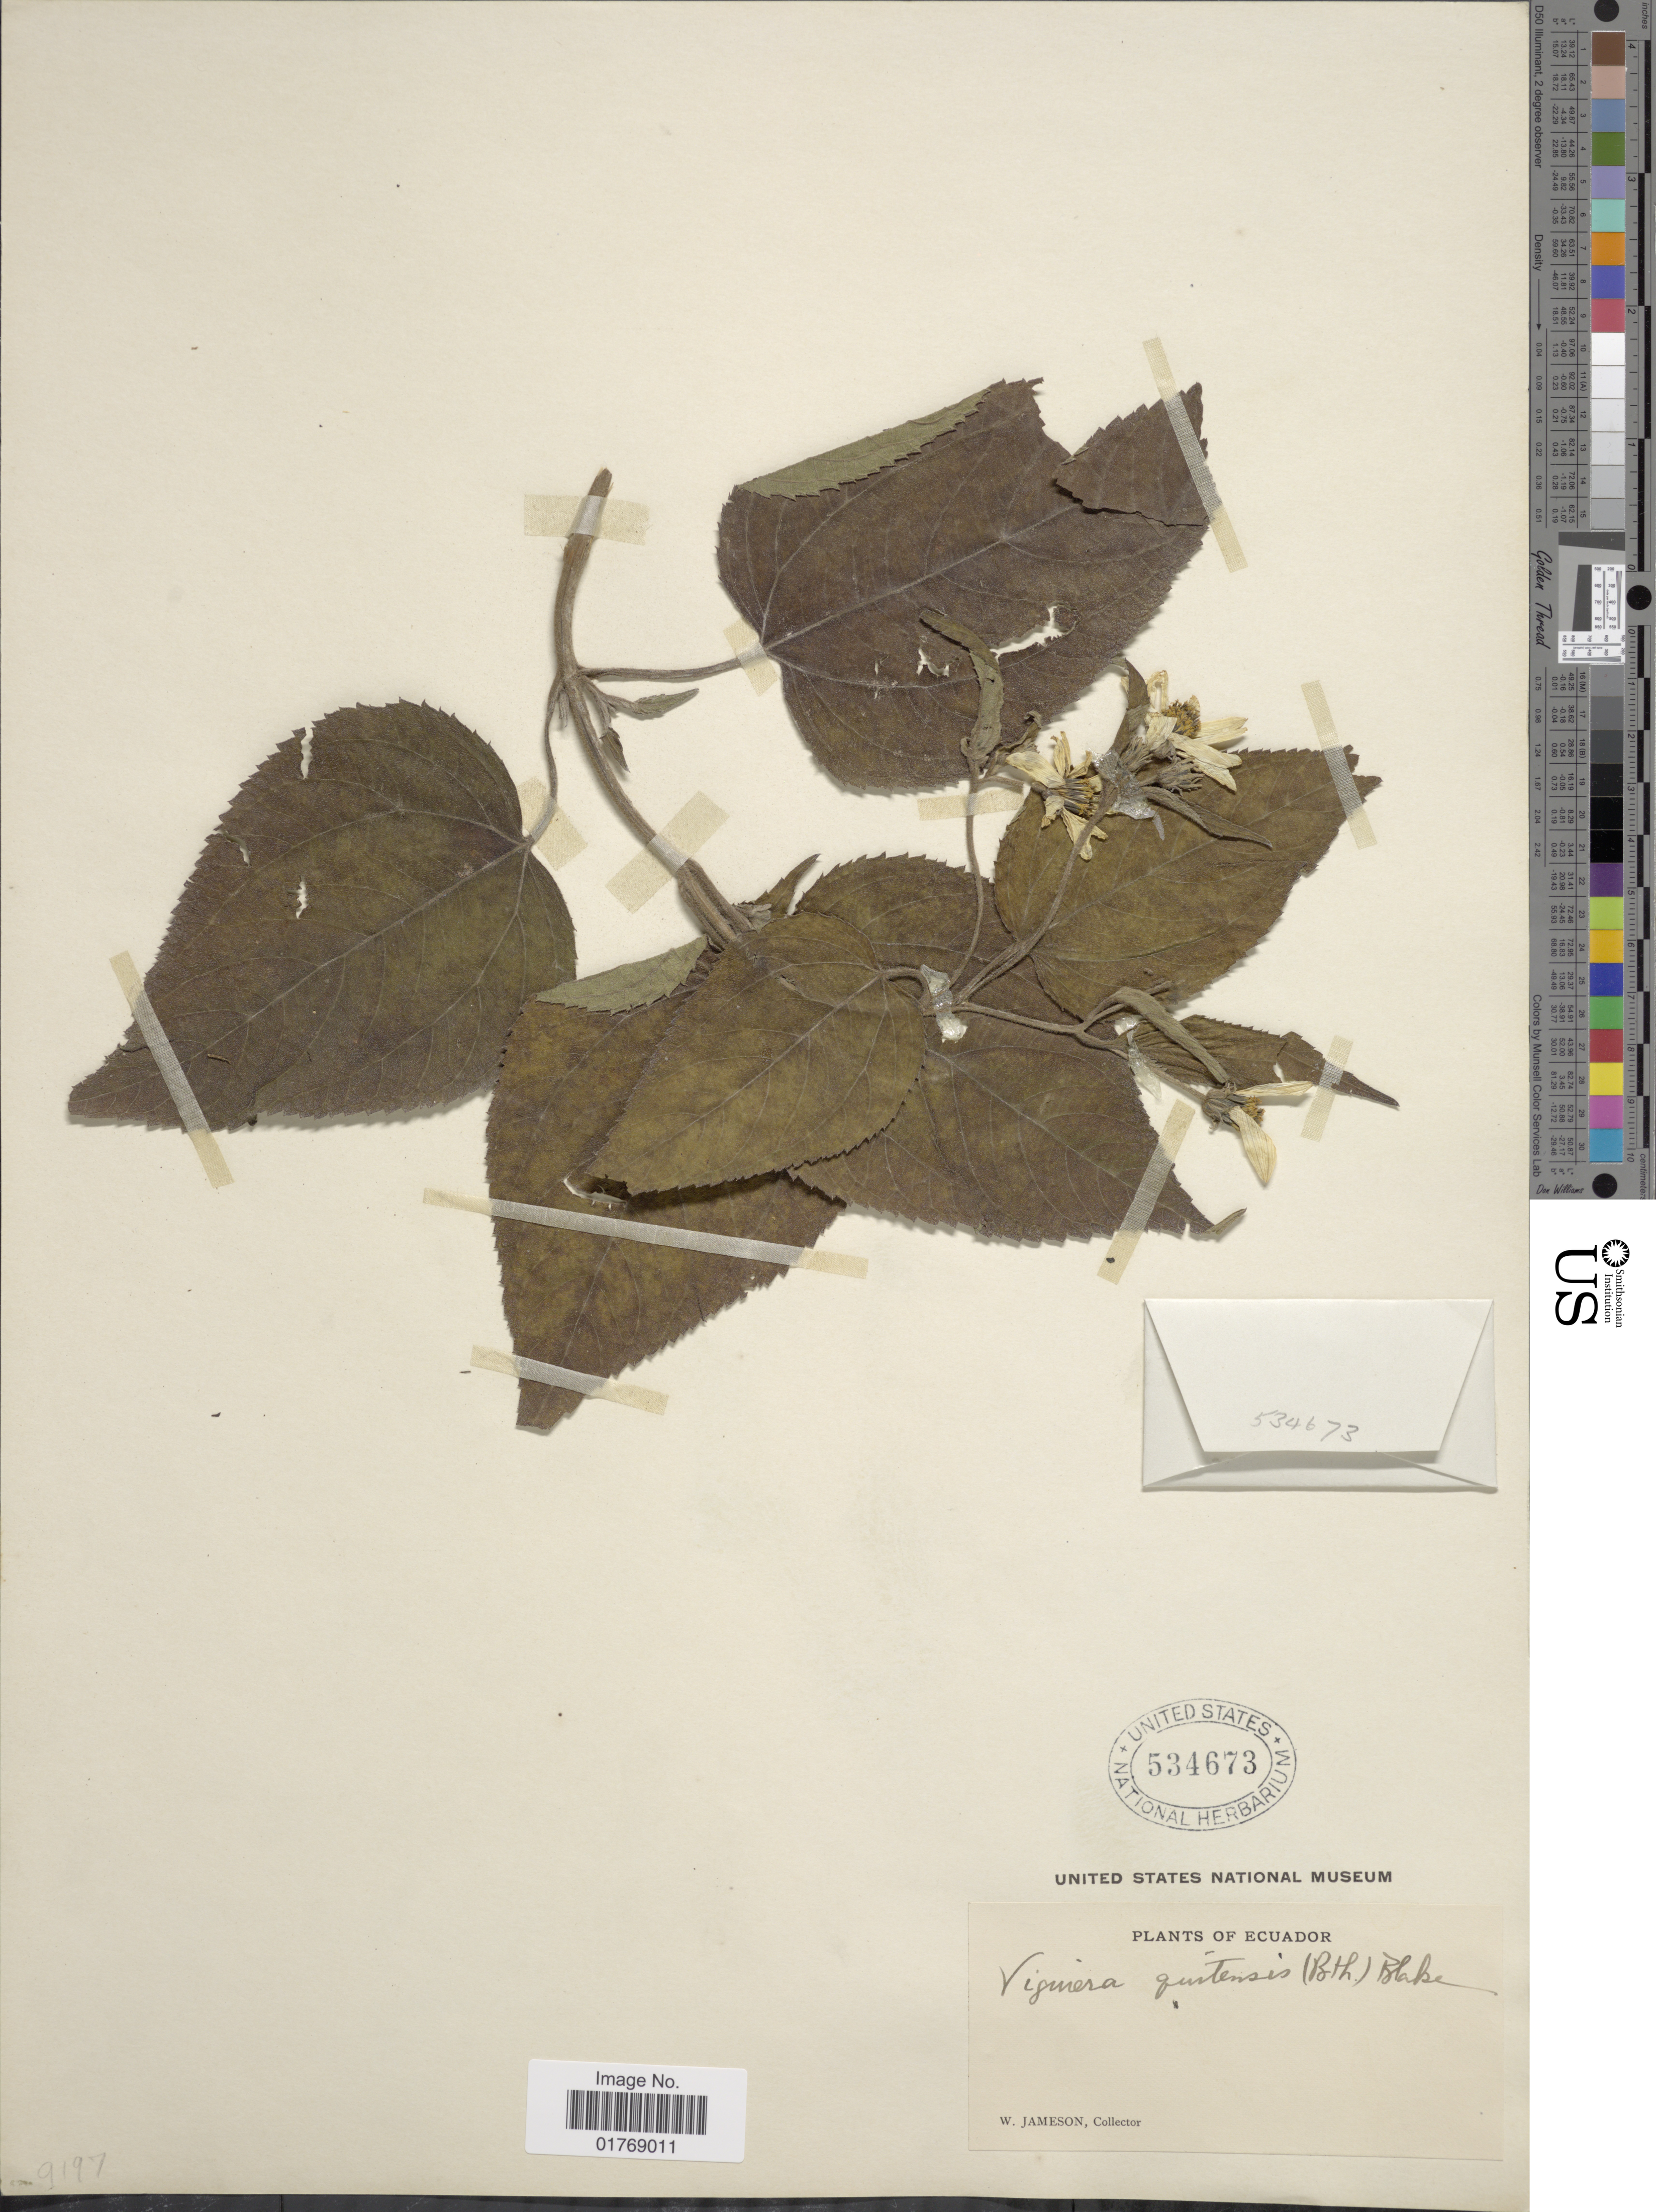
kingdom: Plantae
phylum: Tracheophyta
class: Magnoliopsida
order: Asterales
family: Asteraceae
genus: Viguiera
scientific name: Viguiera quitensis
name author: (Benth.) S.F. Blake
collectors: W. Jameson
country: Ecuador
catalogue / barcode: US 534673